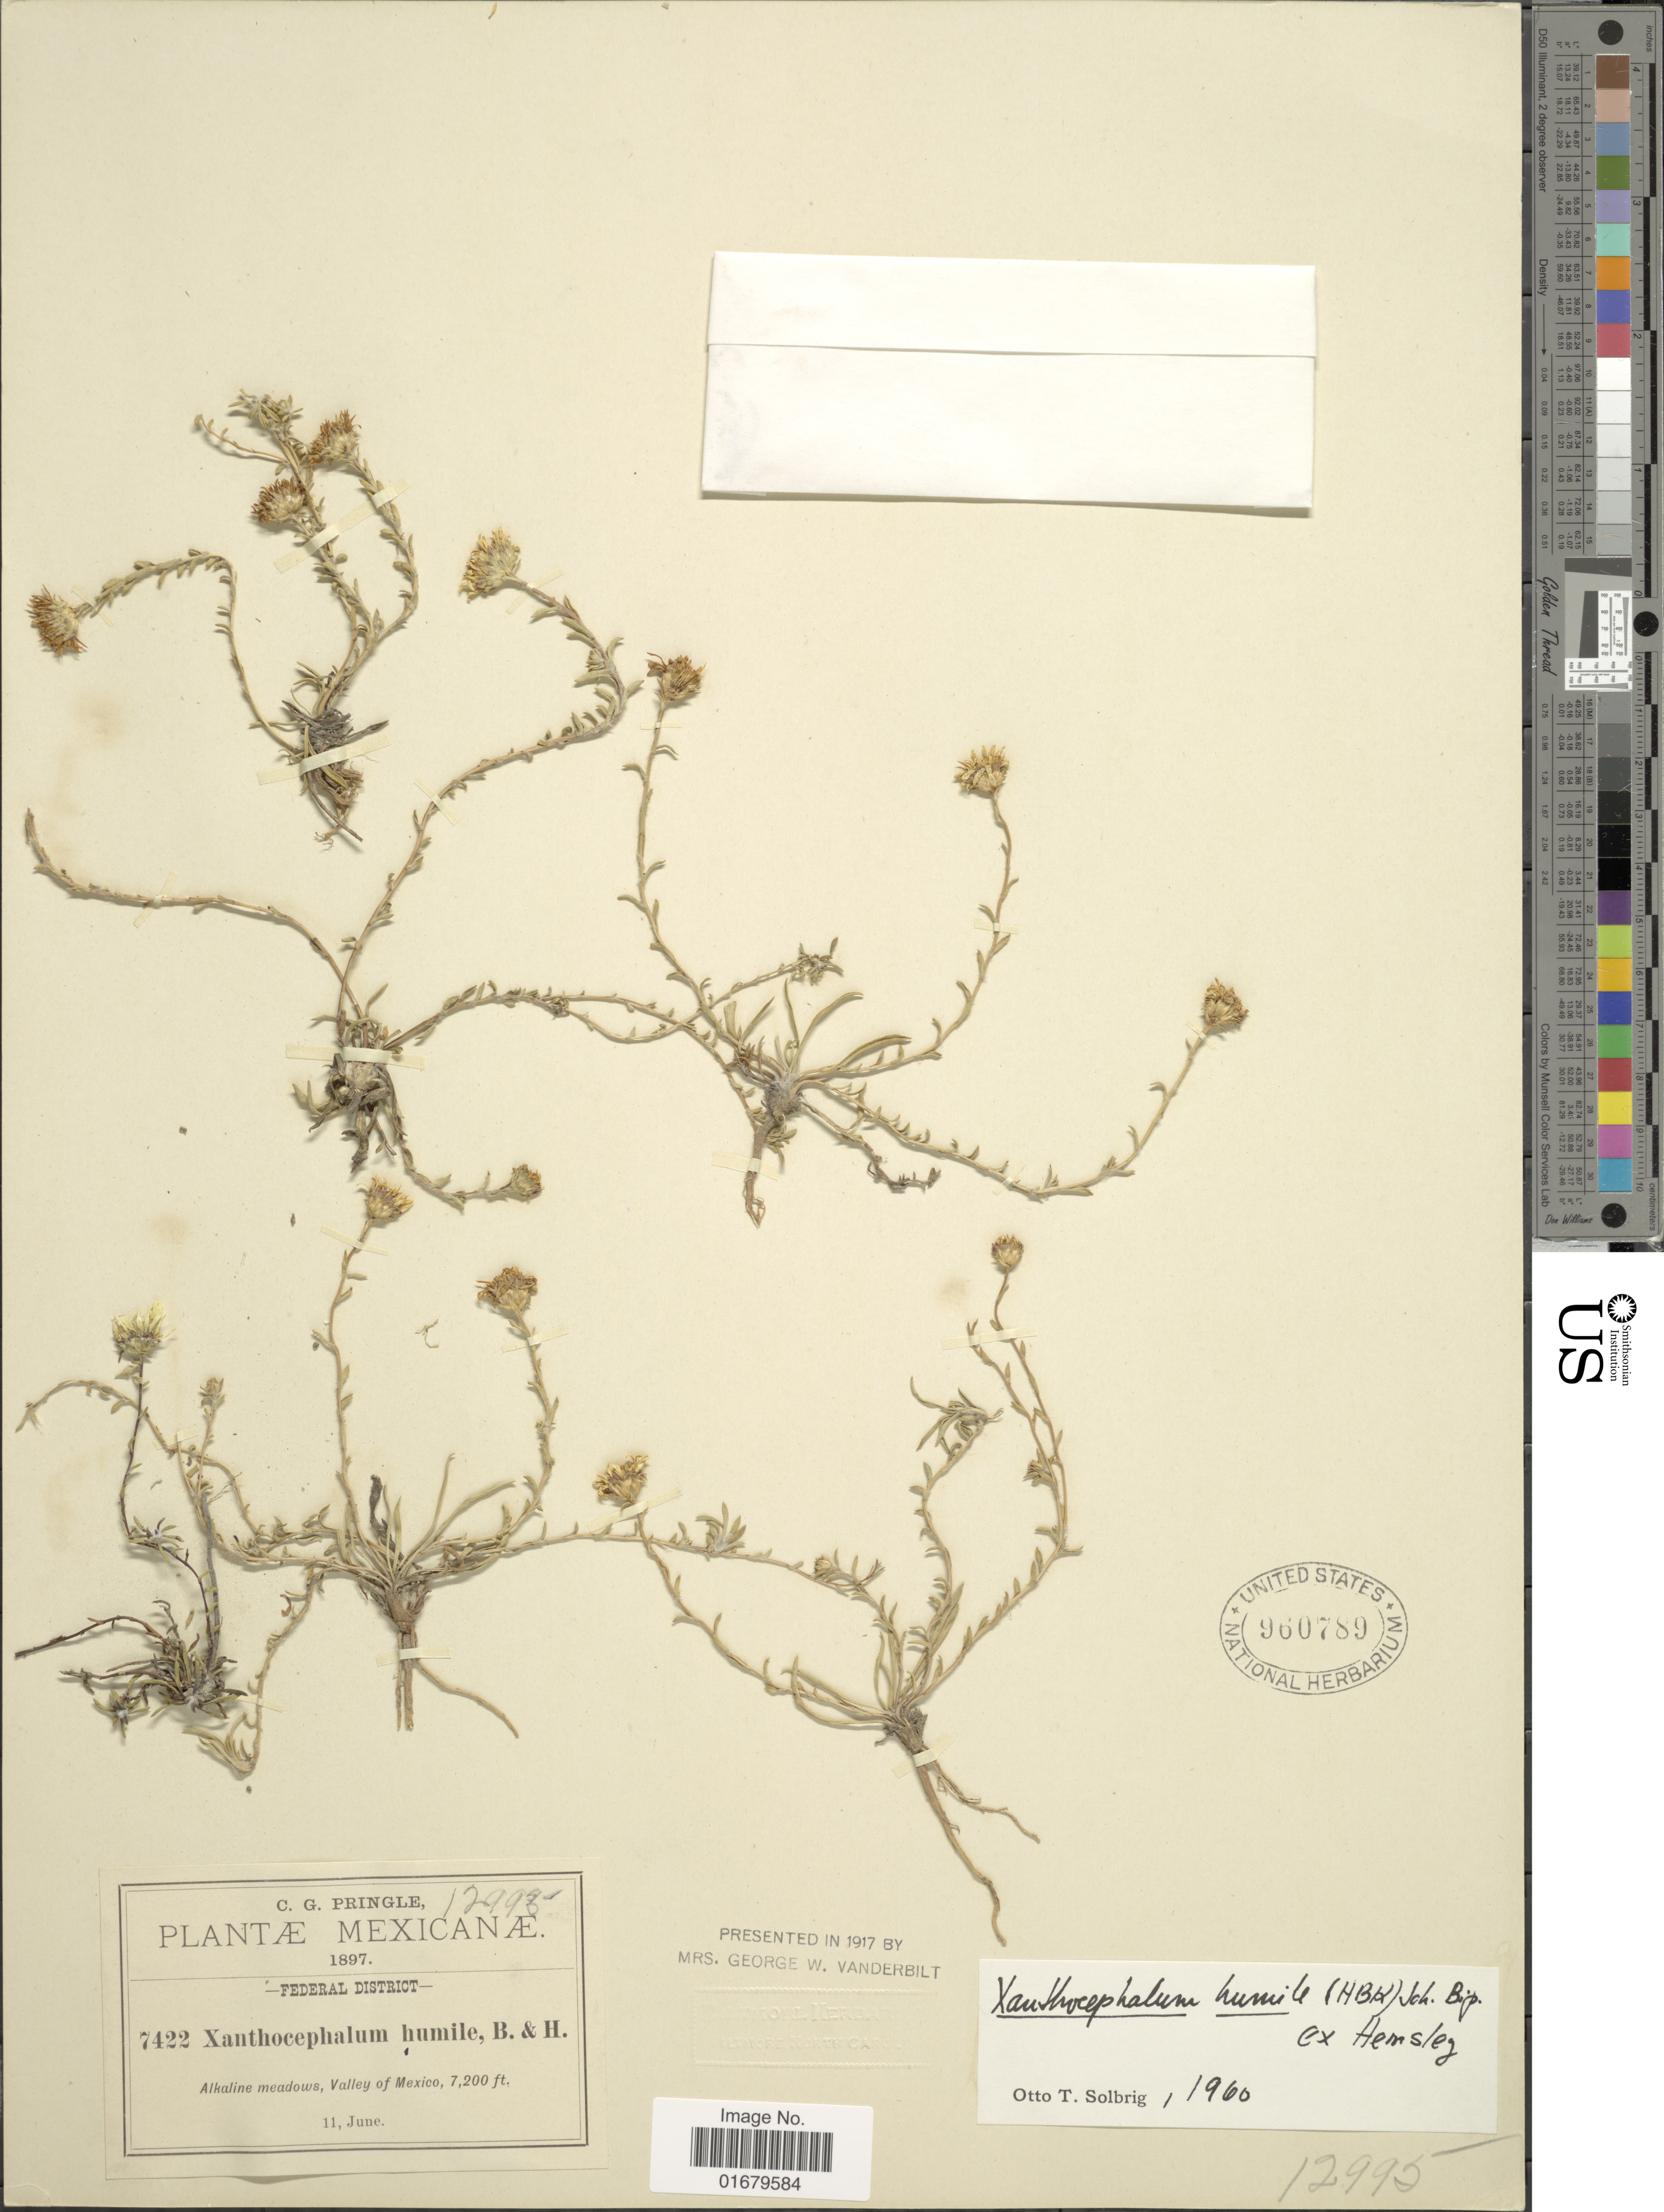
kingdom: Plantae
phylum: Tracheophyta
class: Magnoliopsida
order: Asterales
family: Asteraceae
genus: Xanthocephalum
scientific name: Xanthocephalum humile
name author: (Kunth) Benth. & Hook. f.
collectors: C. G. Pringle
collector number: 7422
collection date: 1897-06-11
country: Mexico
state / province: Distrito Federal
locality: Federal District, Alkaline meadows, Valley of Mexico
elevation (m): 2195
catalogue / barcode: US 960789